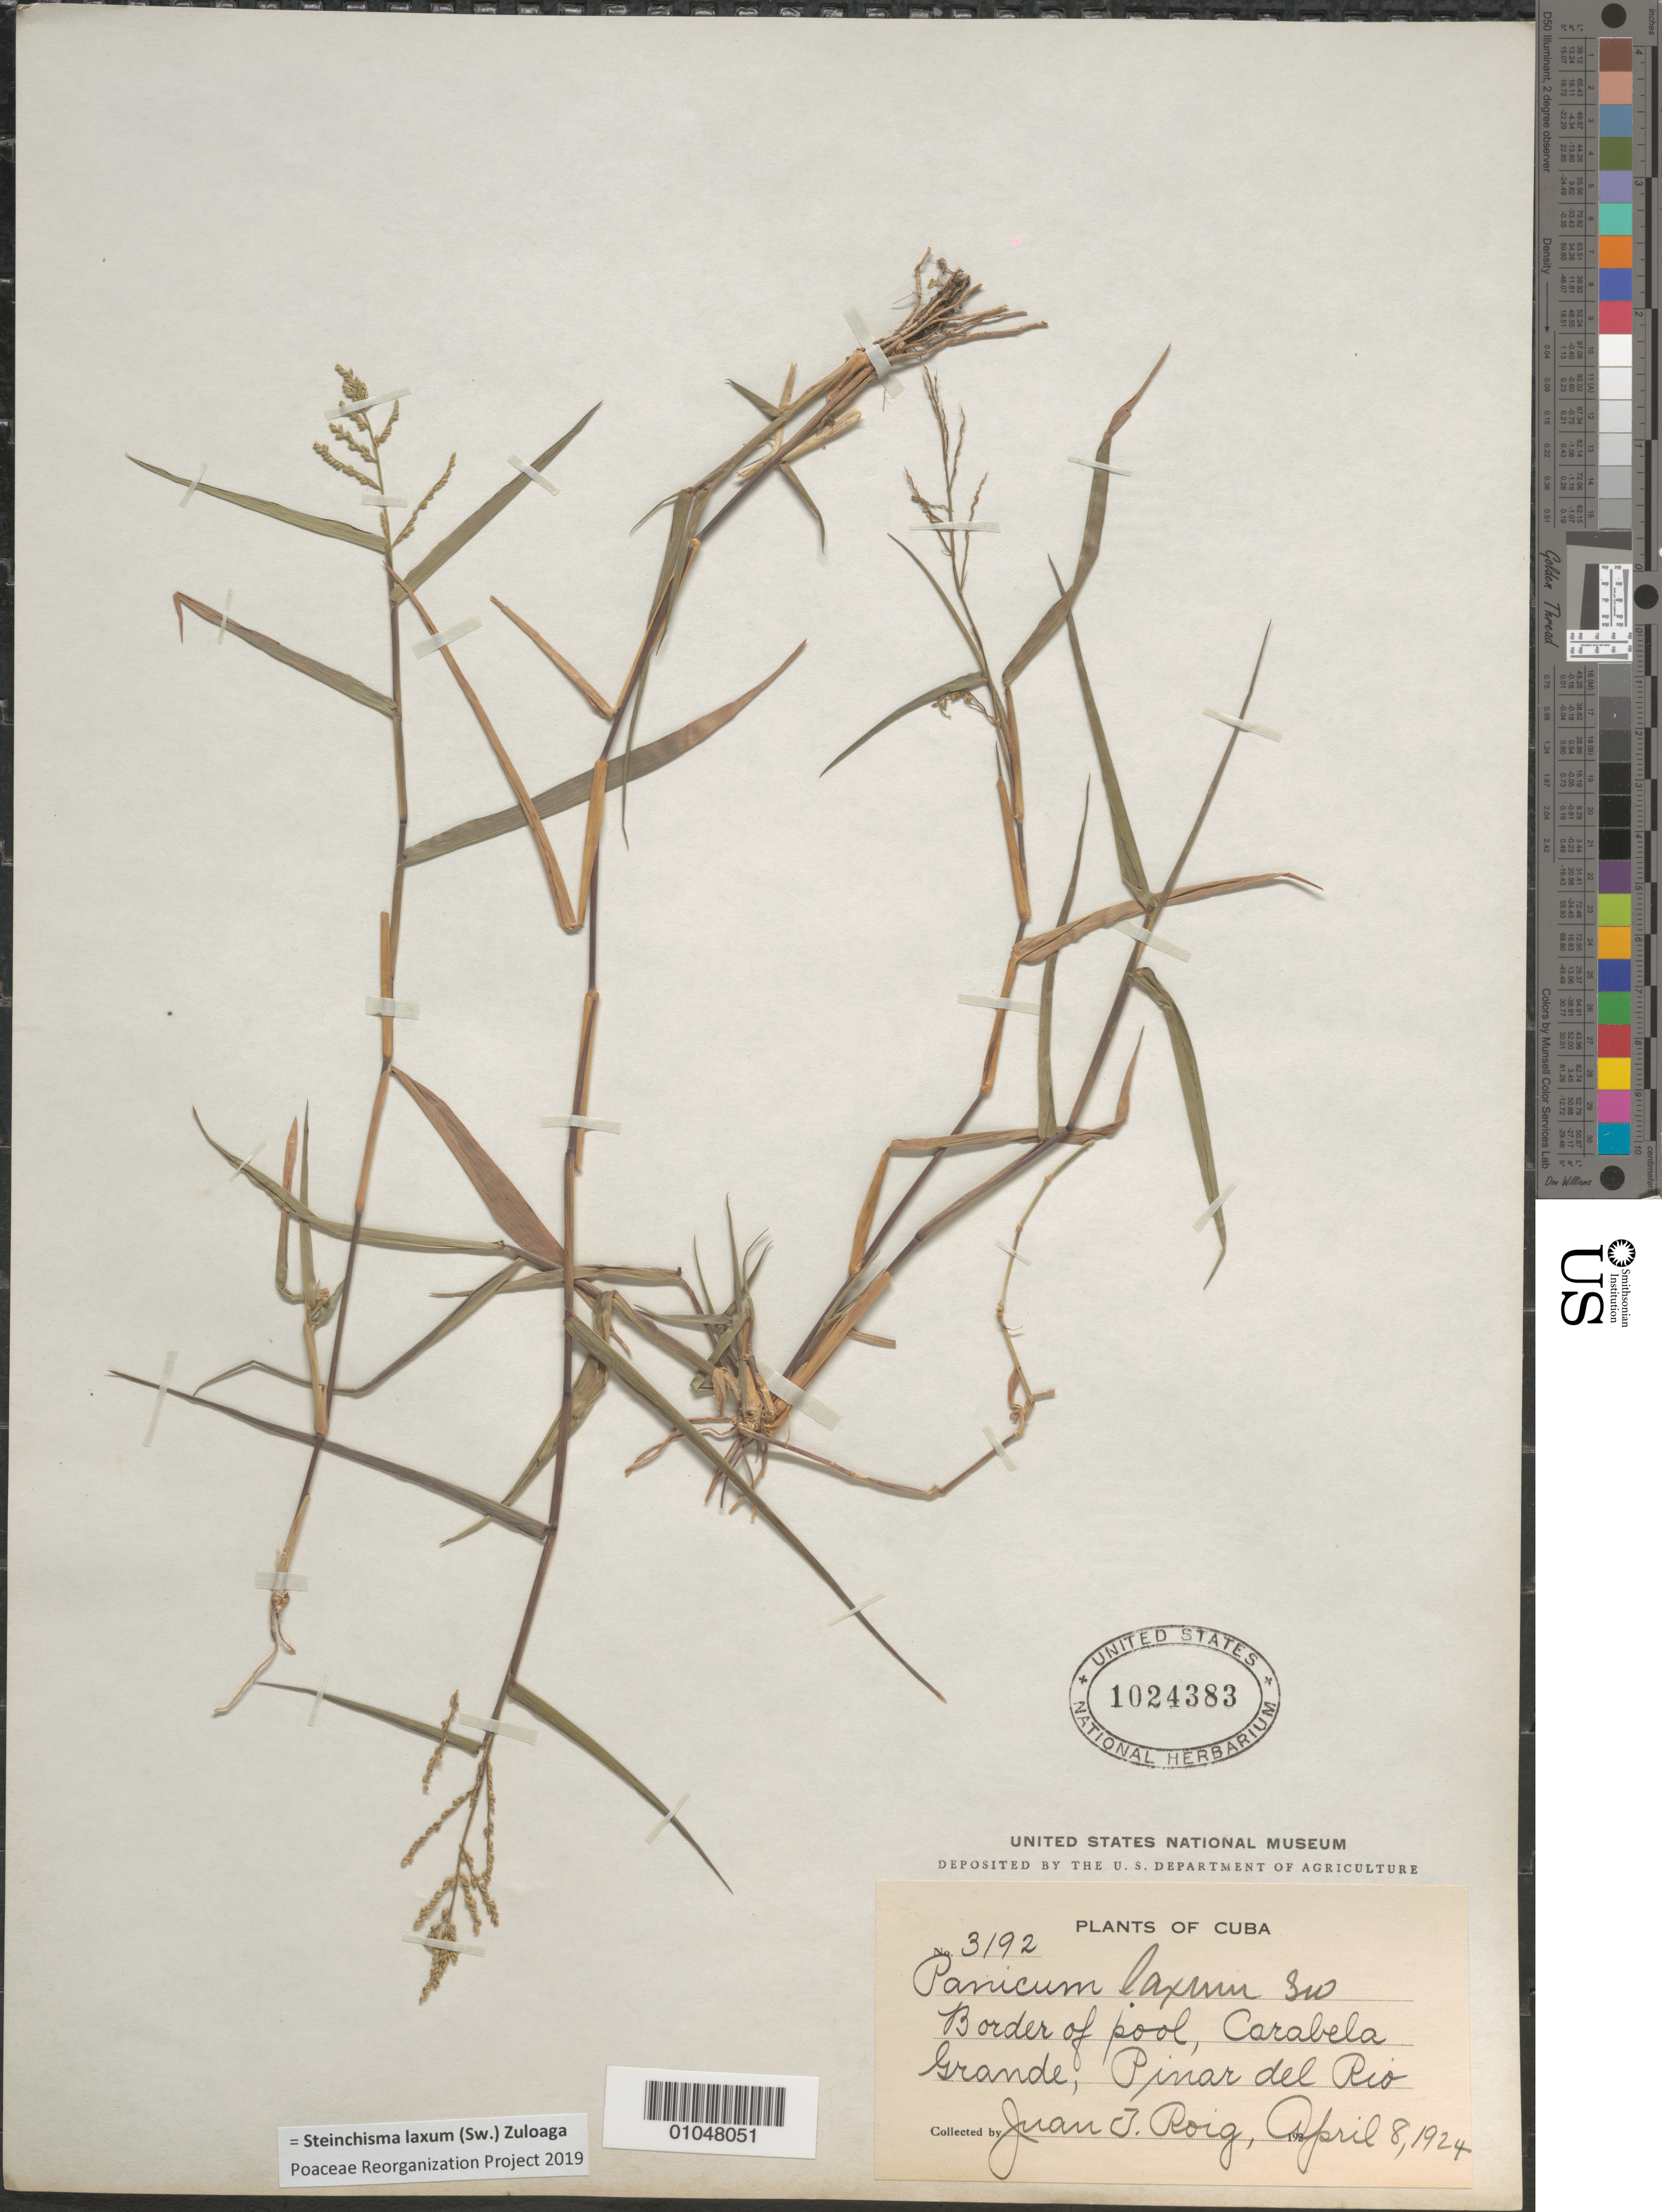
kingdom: Plantae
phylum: Tracheophyta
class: Liliopsida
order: Poales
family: Poaceae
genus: Panicum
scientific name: Panicum laxum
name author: Sw.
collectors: J. Roig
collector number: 3192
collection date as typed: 08 Apr 1924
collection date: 1924-04-08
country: Cuba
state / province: Pinar del Rio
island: Cuba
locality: Border of pool, Carabela Grande,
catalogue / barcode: US 1024383